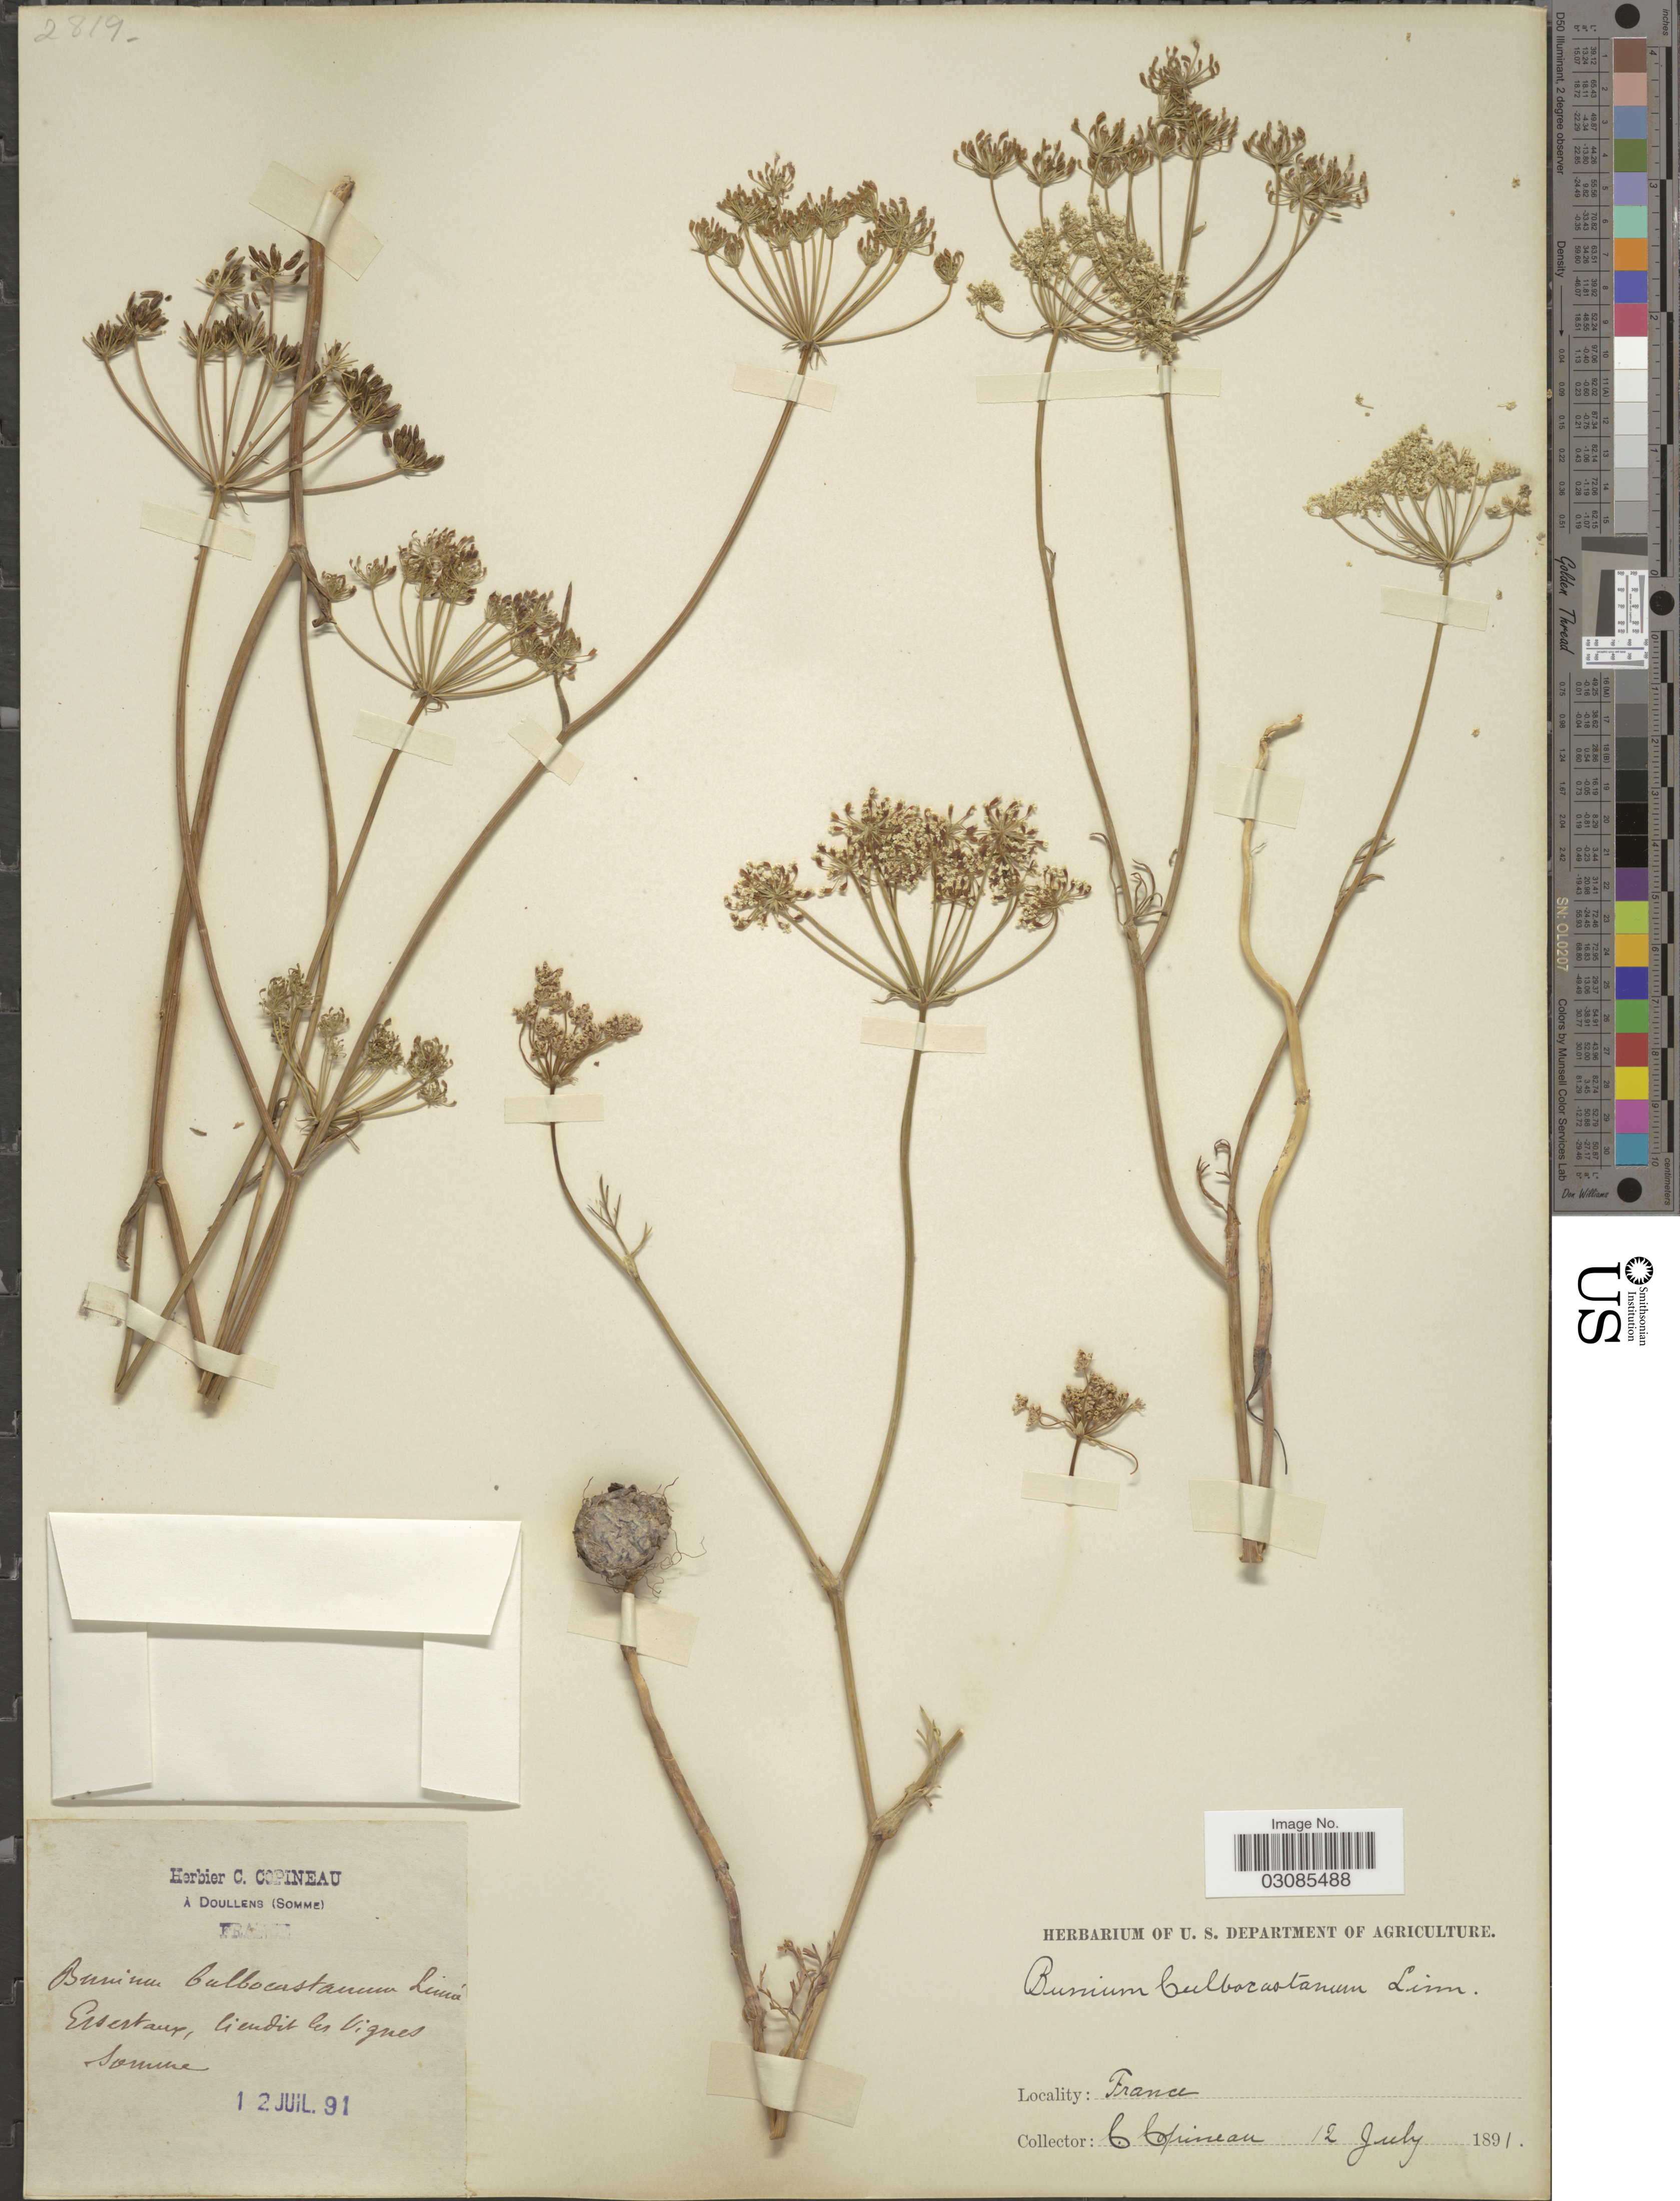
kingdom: Plantae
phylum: Tracheophyta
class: Magnoliopsida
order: Apiales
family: Apiaceae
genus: Bunium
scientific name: Bunium bulbocastanum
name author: L.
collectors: C. Copineau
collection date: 1891-07-12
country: France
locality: Essertaux, lieu dit les Vignes Somme.